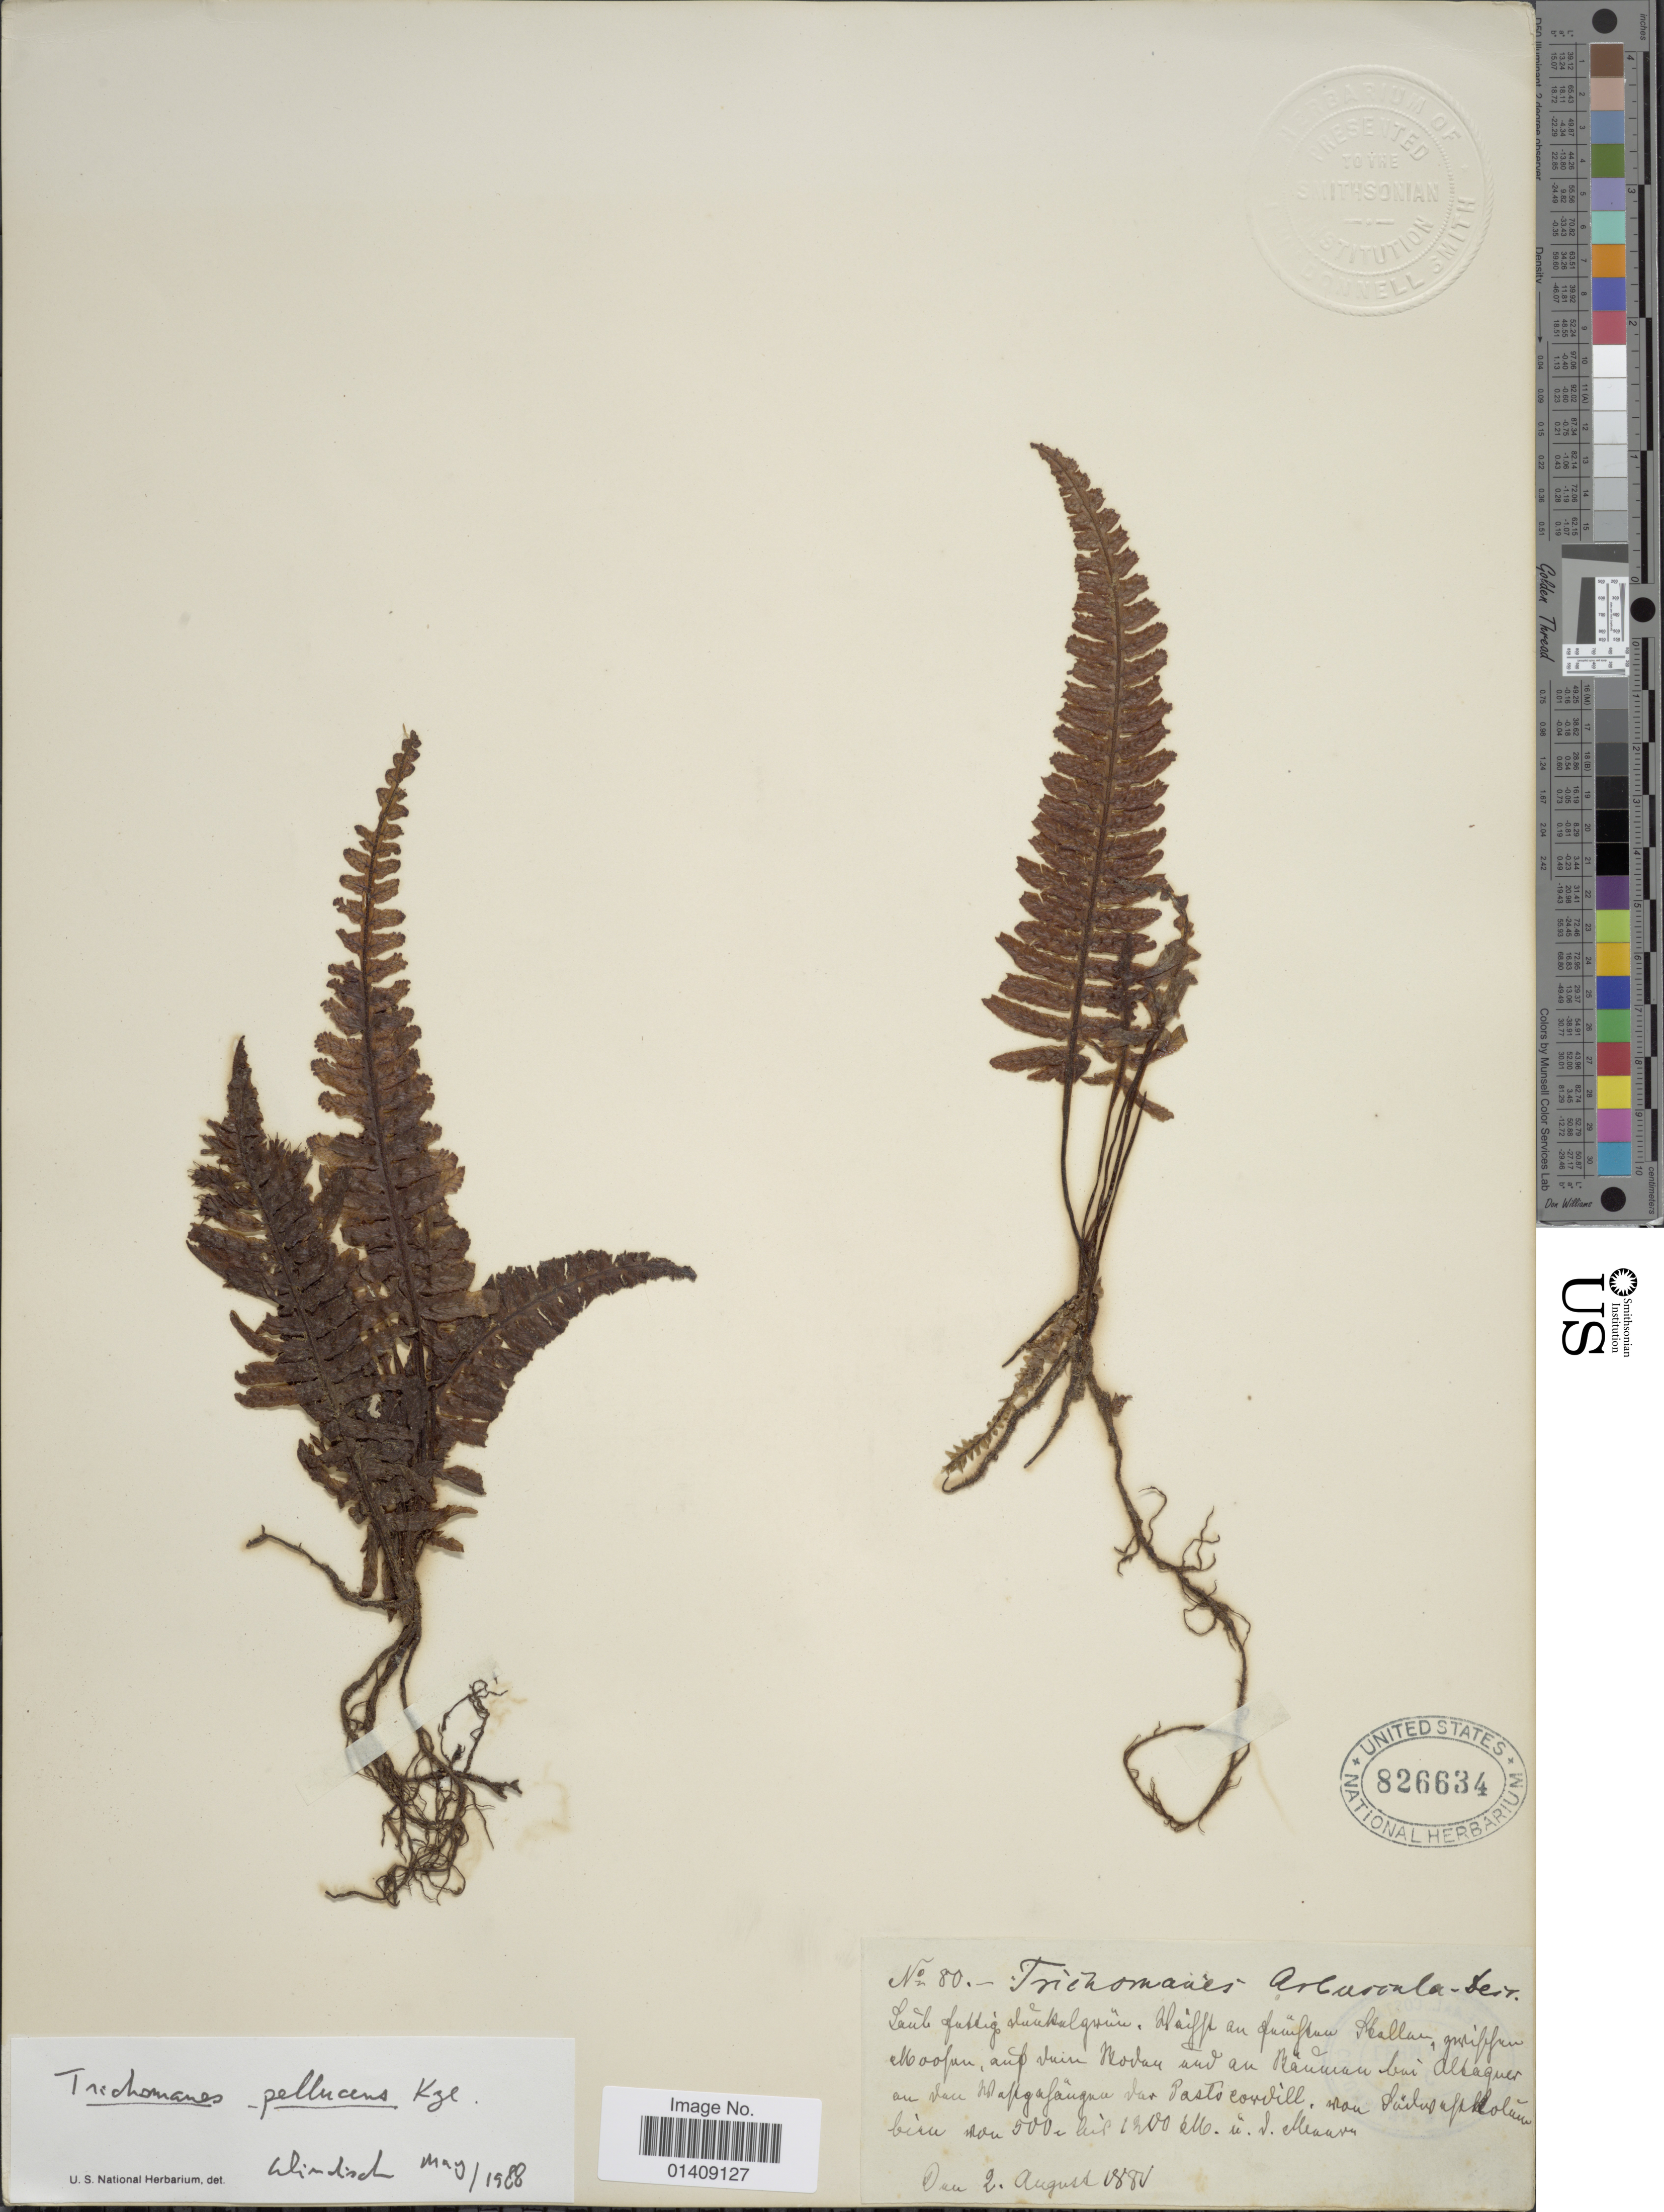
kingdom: Plantae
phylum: Tracheophyta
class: Polypodiopsida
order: Hymenophyllales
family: Hymenophyllaceae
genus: Trichomanes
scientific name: Trichomanes pellucens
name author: Kunze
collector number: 80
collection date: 1880-08-02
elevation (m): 500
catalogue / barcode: US 826634